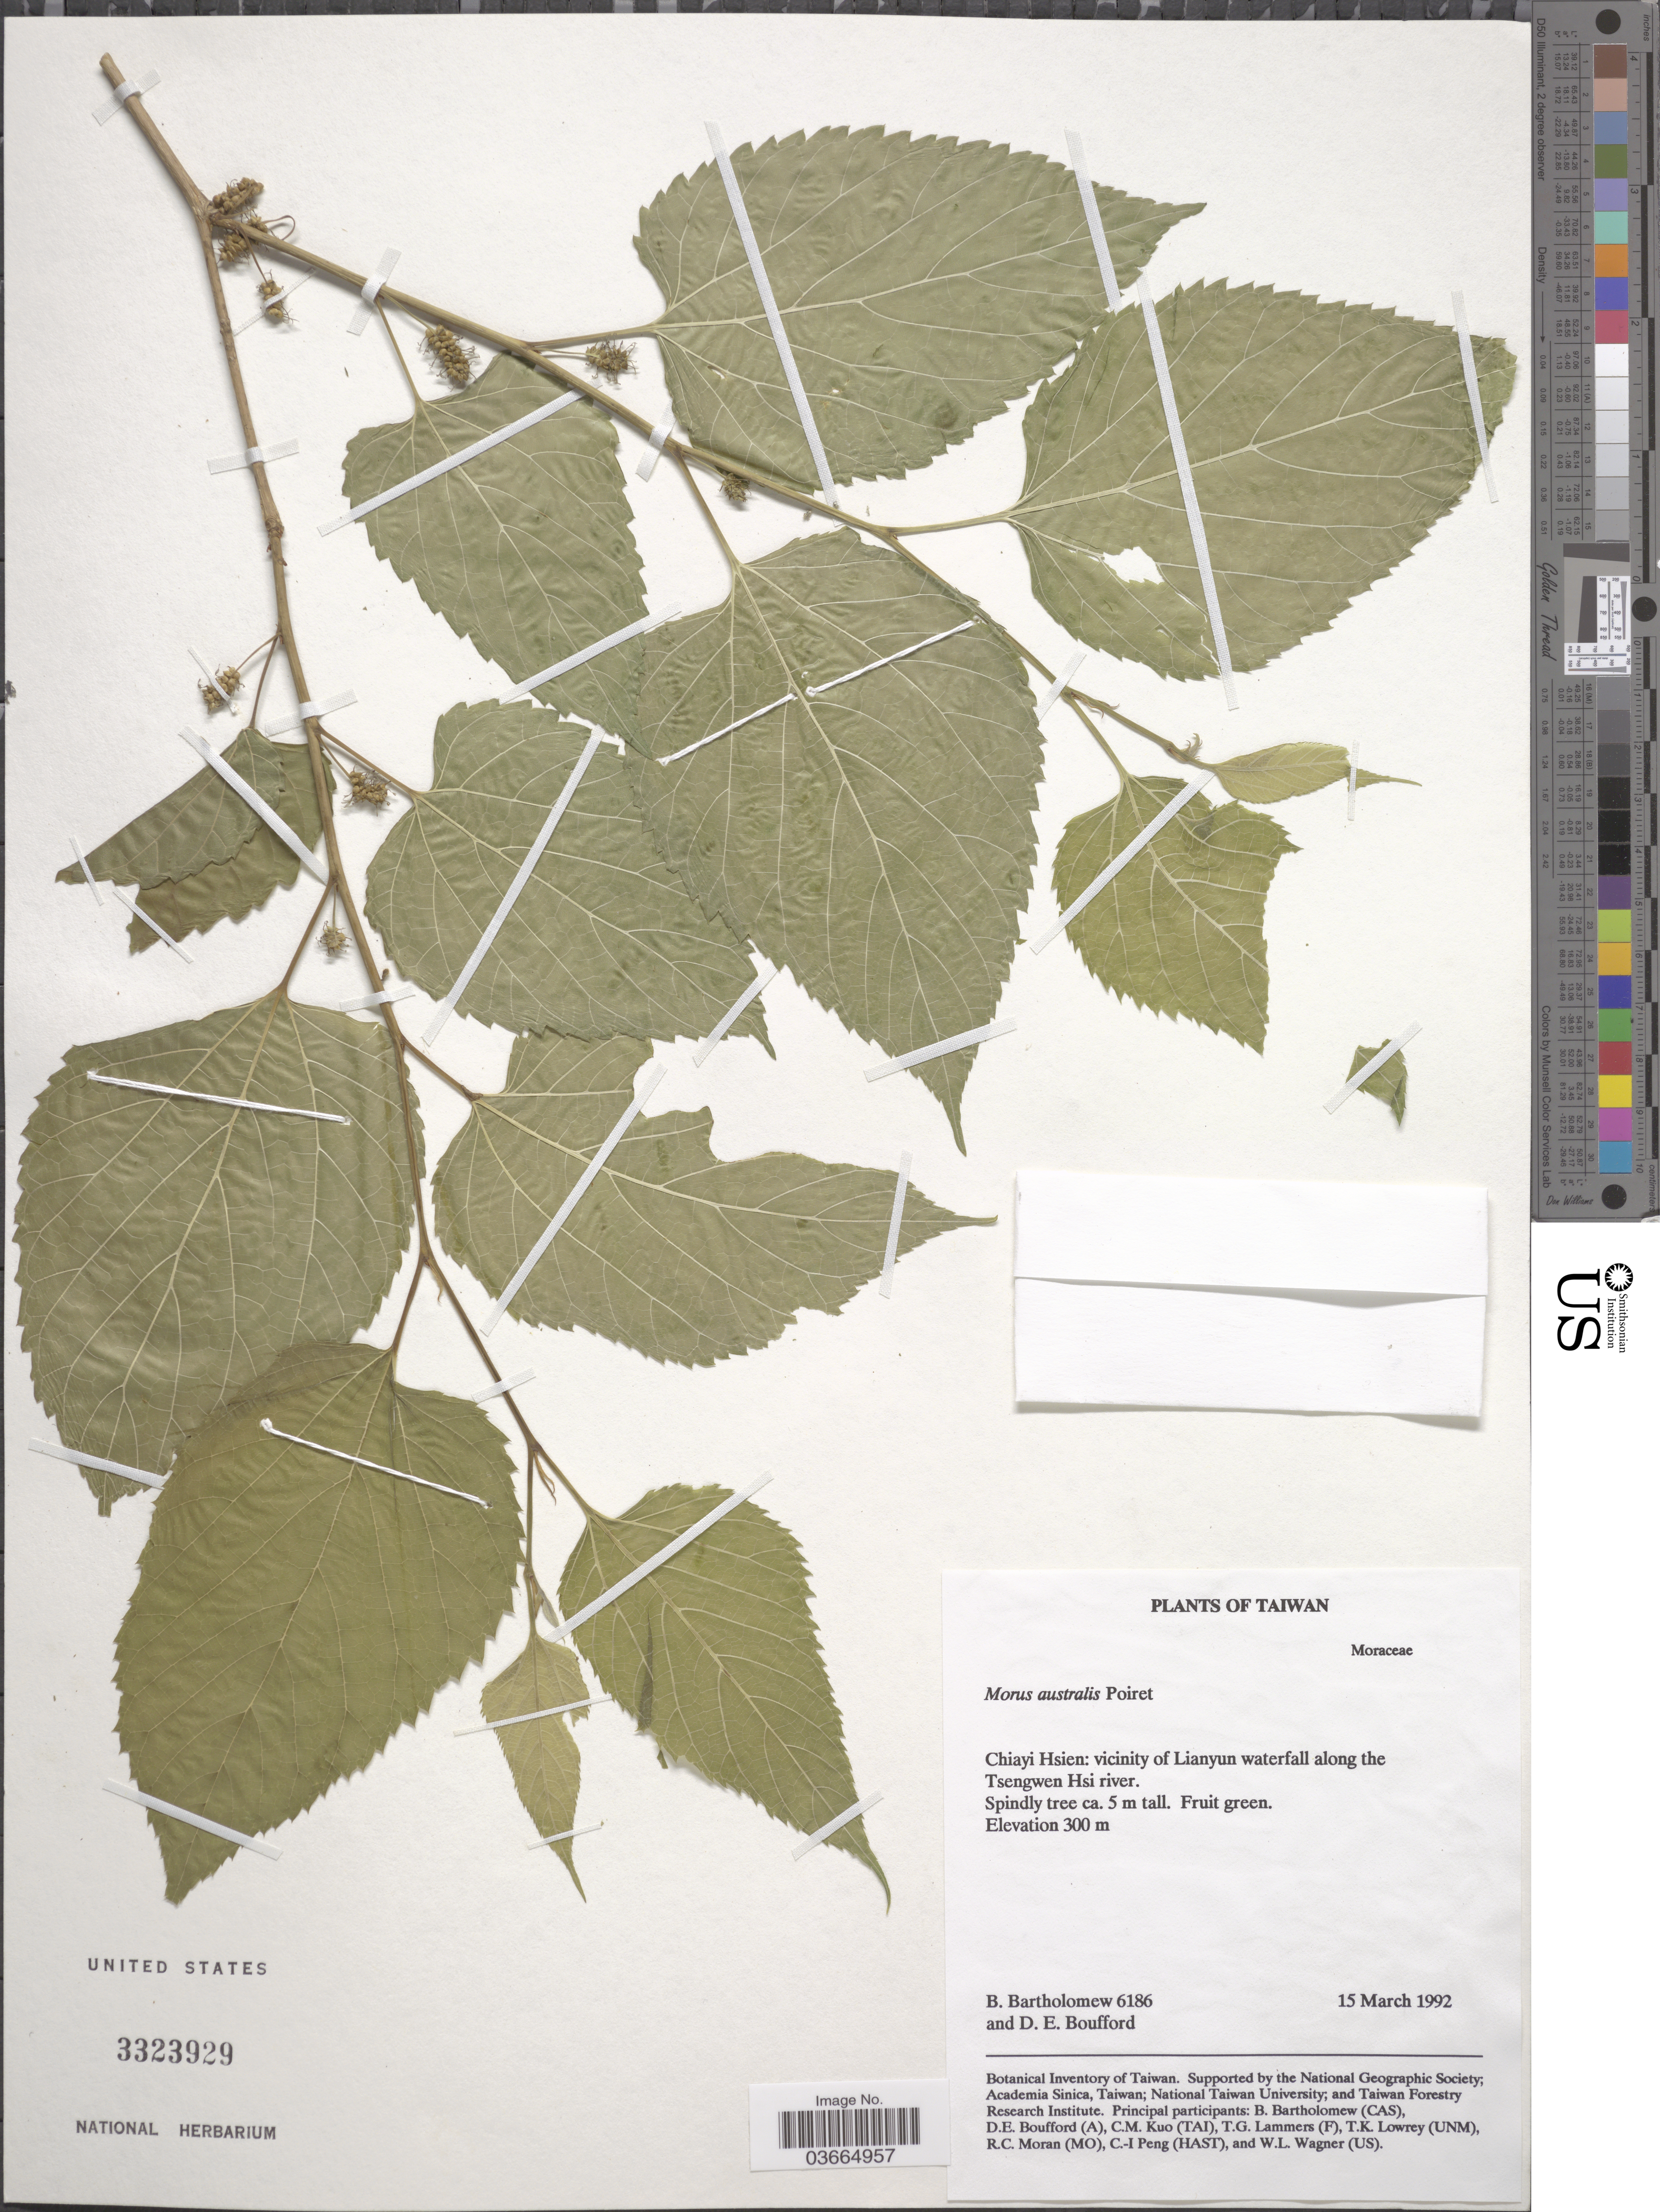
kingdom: Plantae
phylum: Tracheophyta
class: Magnoliopsida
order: Rosales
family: Moraceae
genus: Morus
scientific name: Morus australis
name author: Poir.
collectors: B. Bartholomew & D. E. Boufford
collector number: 6186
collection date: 1992-03-15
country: Taiwan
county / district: Chiayi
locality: Chiayi Hsien: vicinity of Lianyun waterfall along the Tsengwen Hsi river.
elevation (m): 300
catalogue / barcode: US 3323929